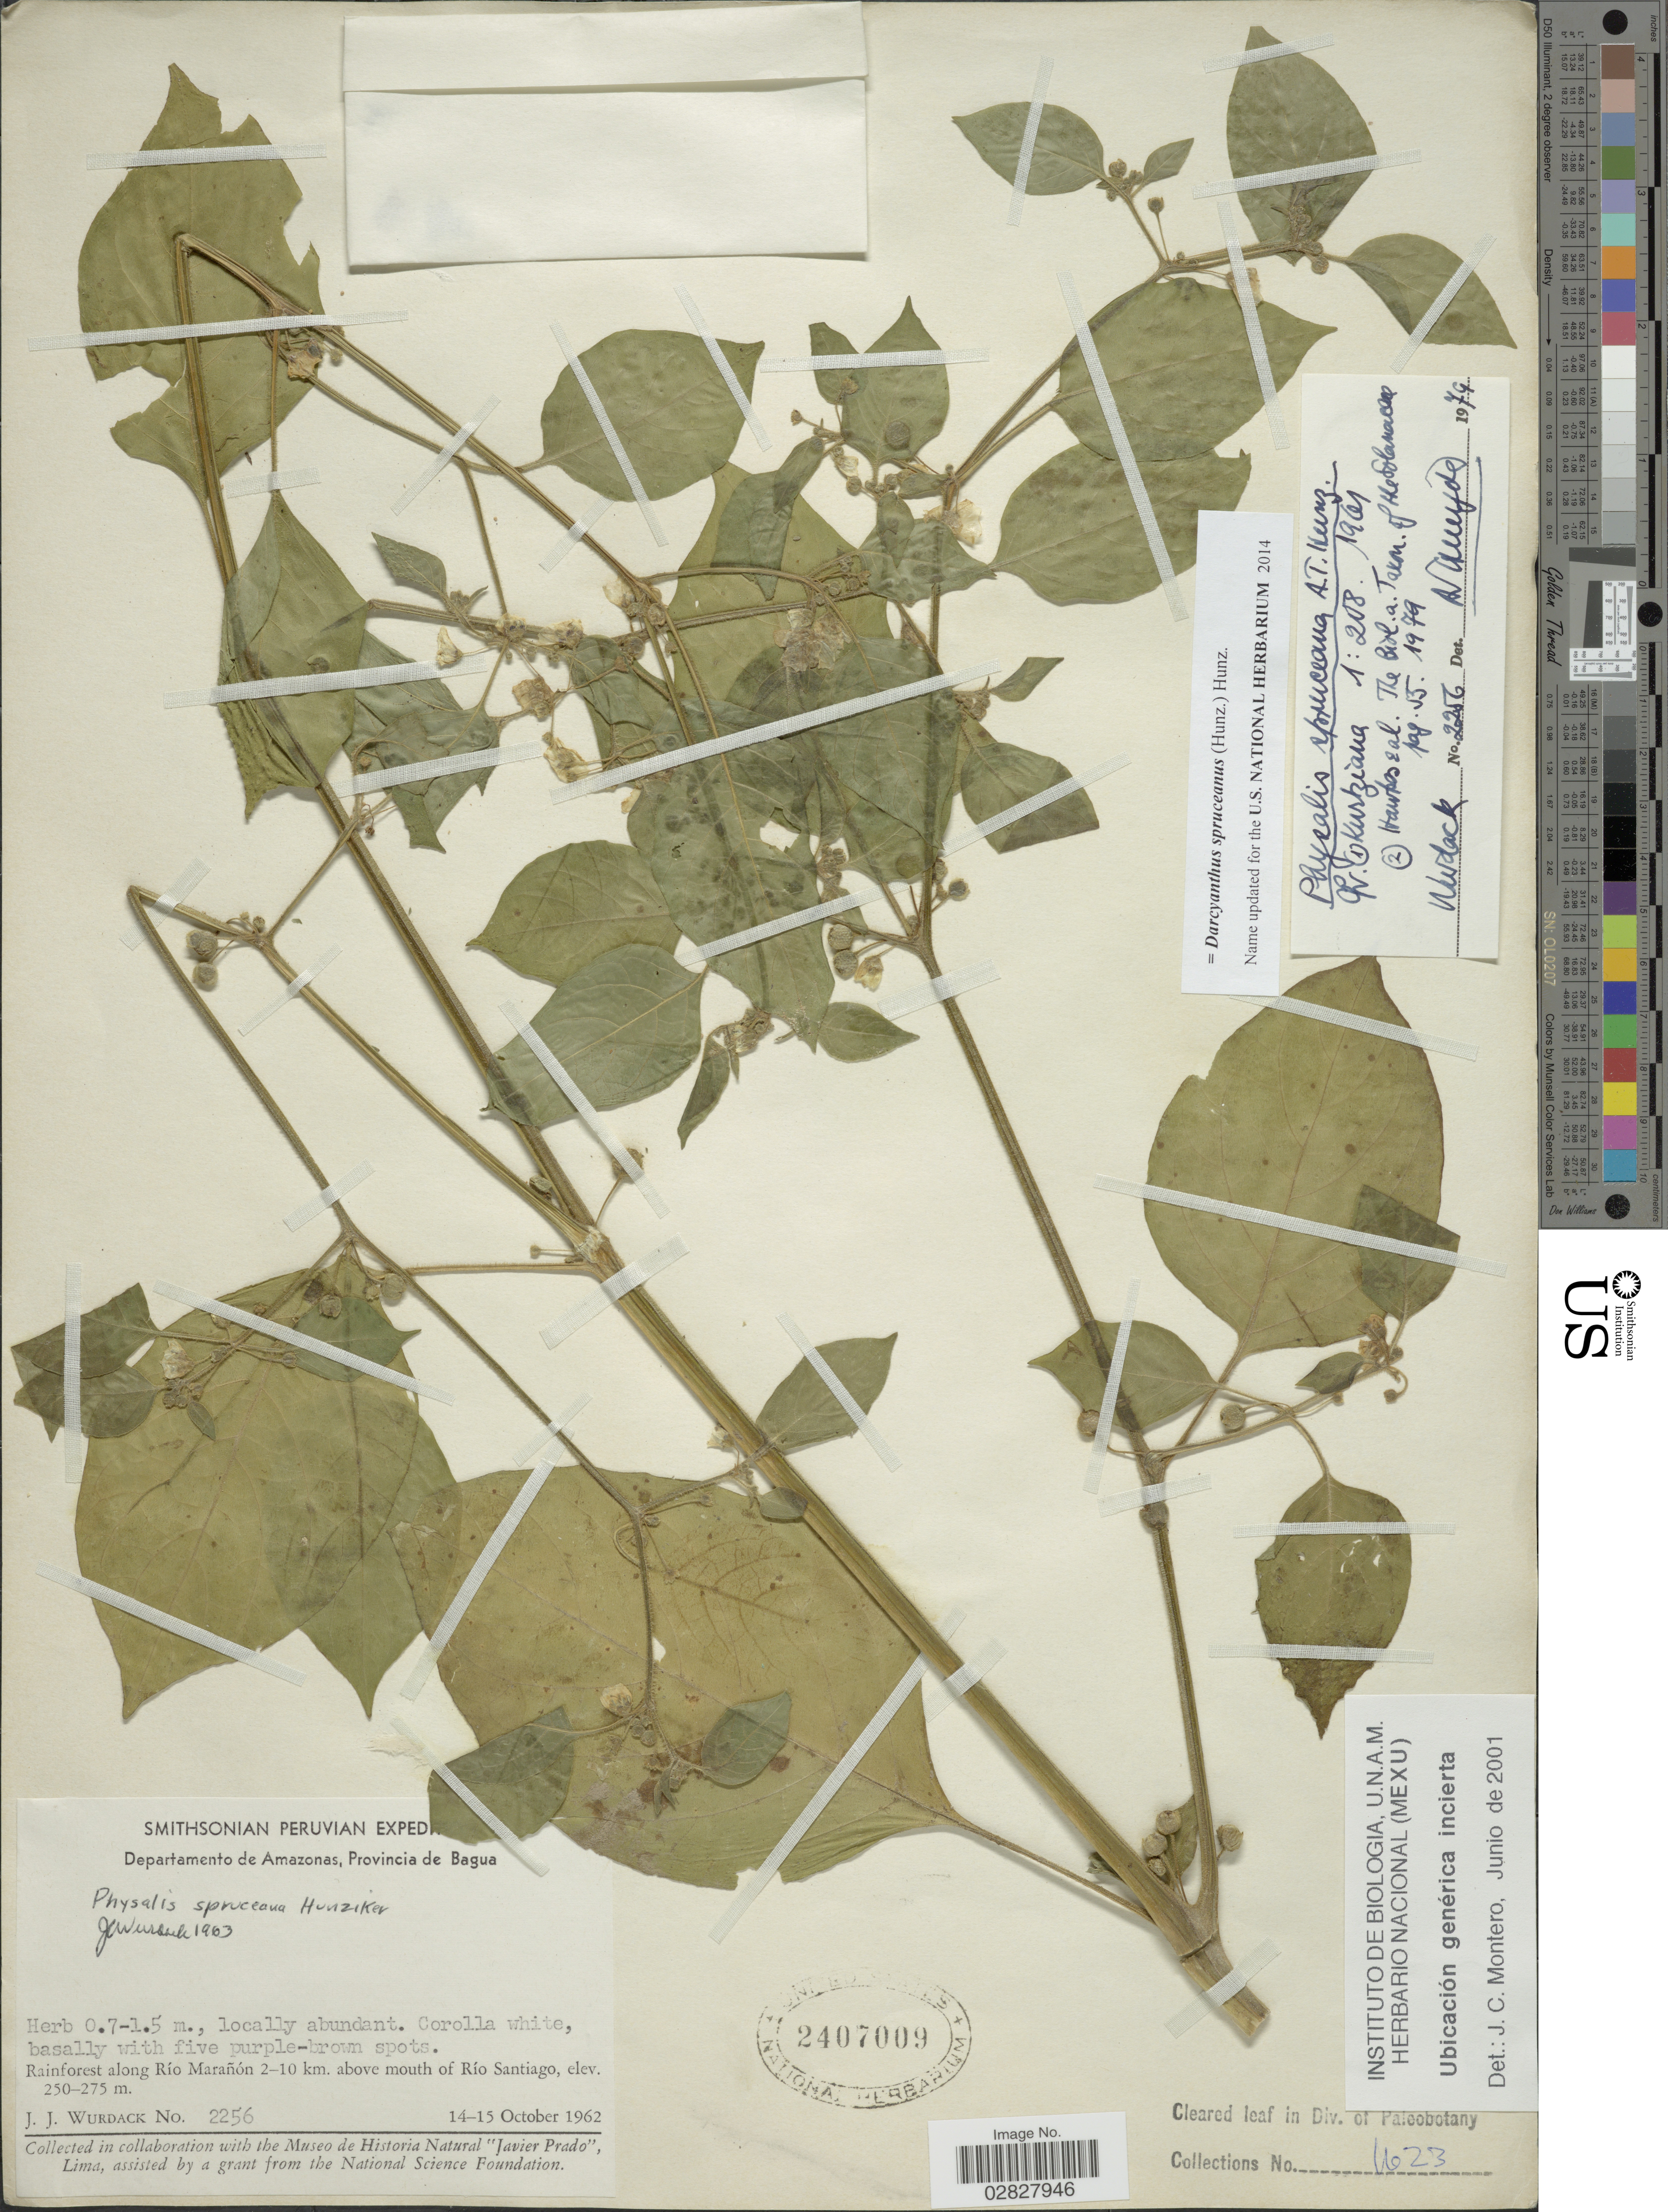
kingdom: Plantae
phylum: Tracheophyta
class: Magnoliopsida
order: Solanales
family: Solanaceae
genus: Darcyanthus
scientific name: Darcyanthus spruceanus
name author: (Hunz.) Hunz.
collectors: J. J. Wurdack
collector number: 2256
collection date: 1962-10-14/1962-10-15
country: Peru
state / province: Amazonas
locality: Departamento de Amazonas, Provincia de Bagua, Rainforest along Río Marañon 2-10 km. above mouth of Río Santiago.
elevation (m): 250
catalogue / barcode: US 2407009